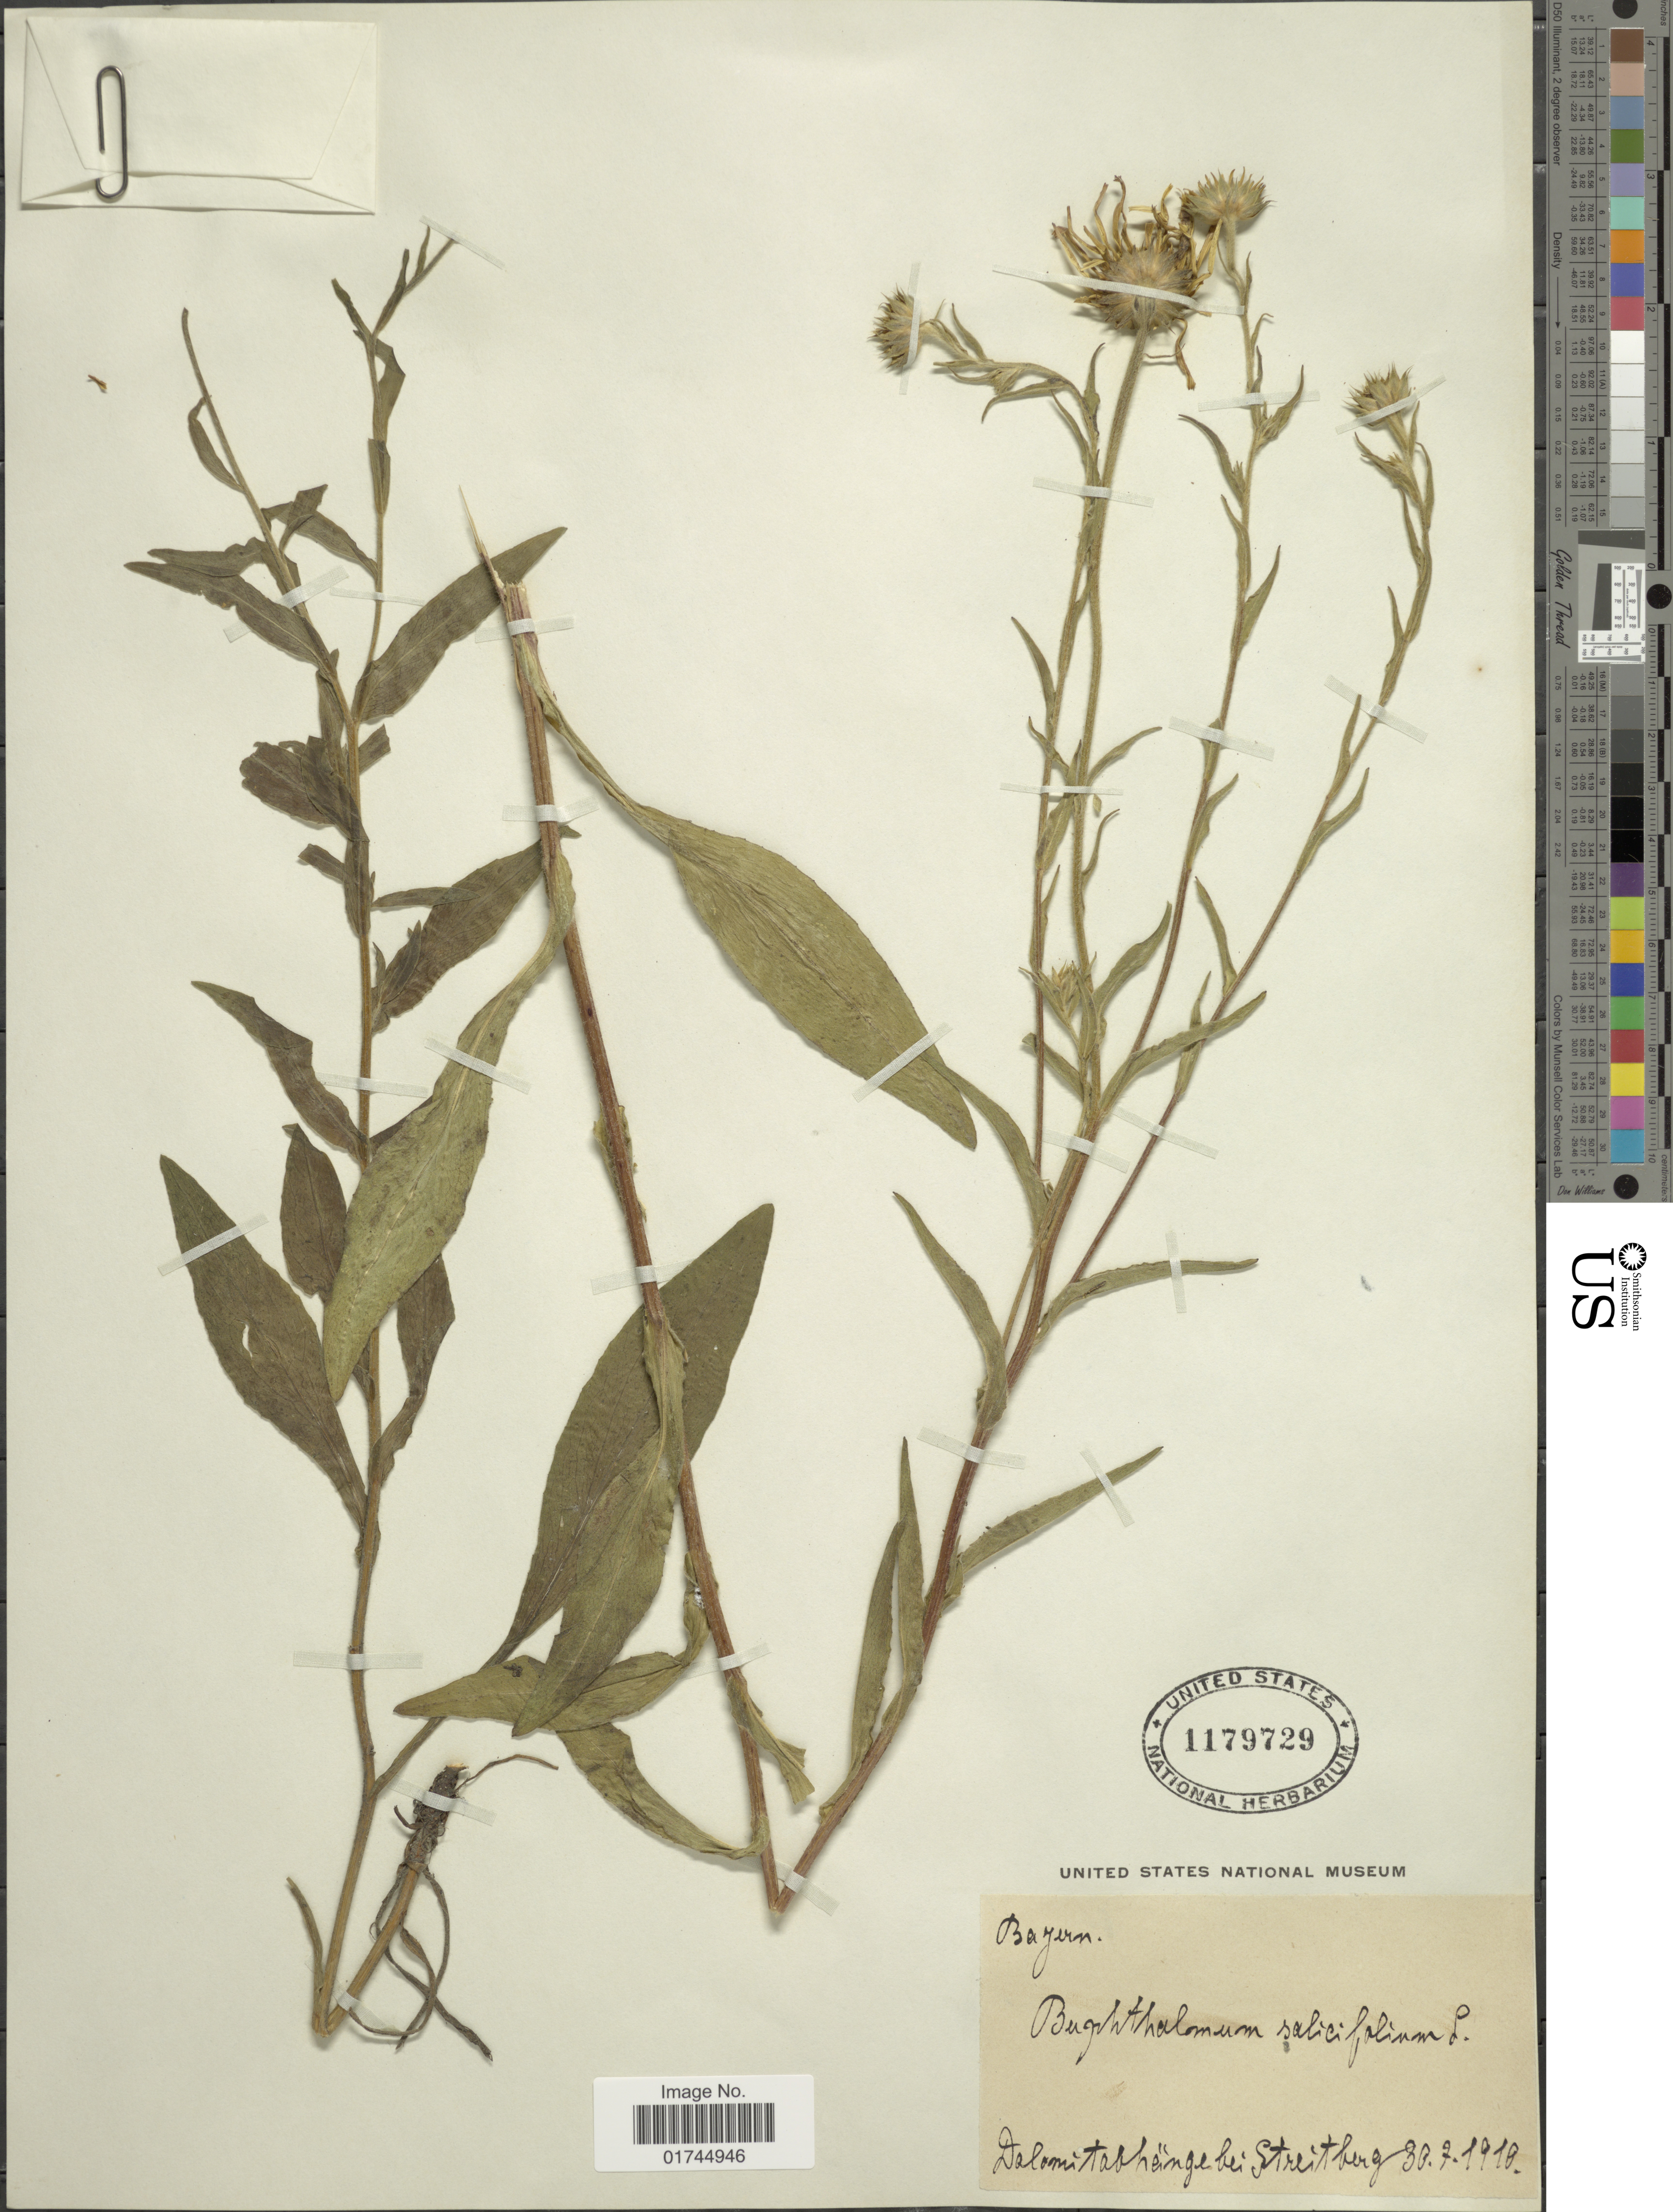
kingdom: Plantae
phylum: Tracheophyta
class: Magnoliopsida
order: Asterales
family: Asteraceae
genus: Buphthalmum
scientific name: Buphthalmum salicifolium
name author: L.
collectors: D. Streightberg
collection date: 1910-07-30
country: Germany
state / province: Bayern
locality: Bayern.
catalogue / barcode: US 1179729